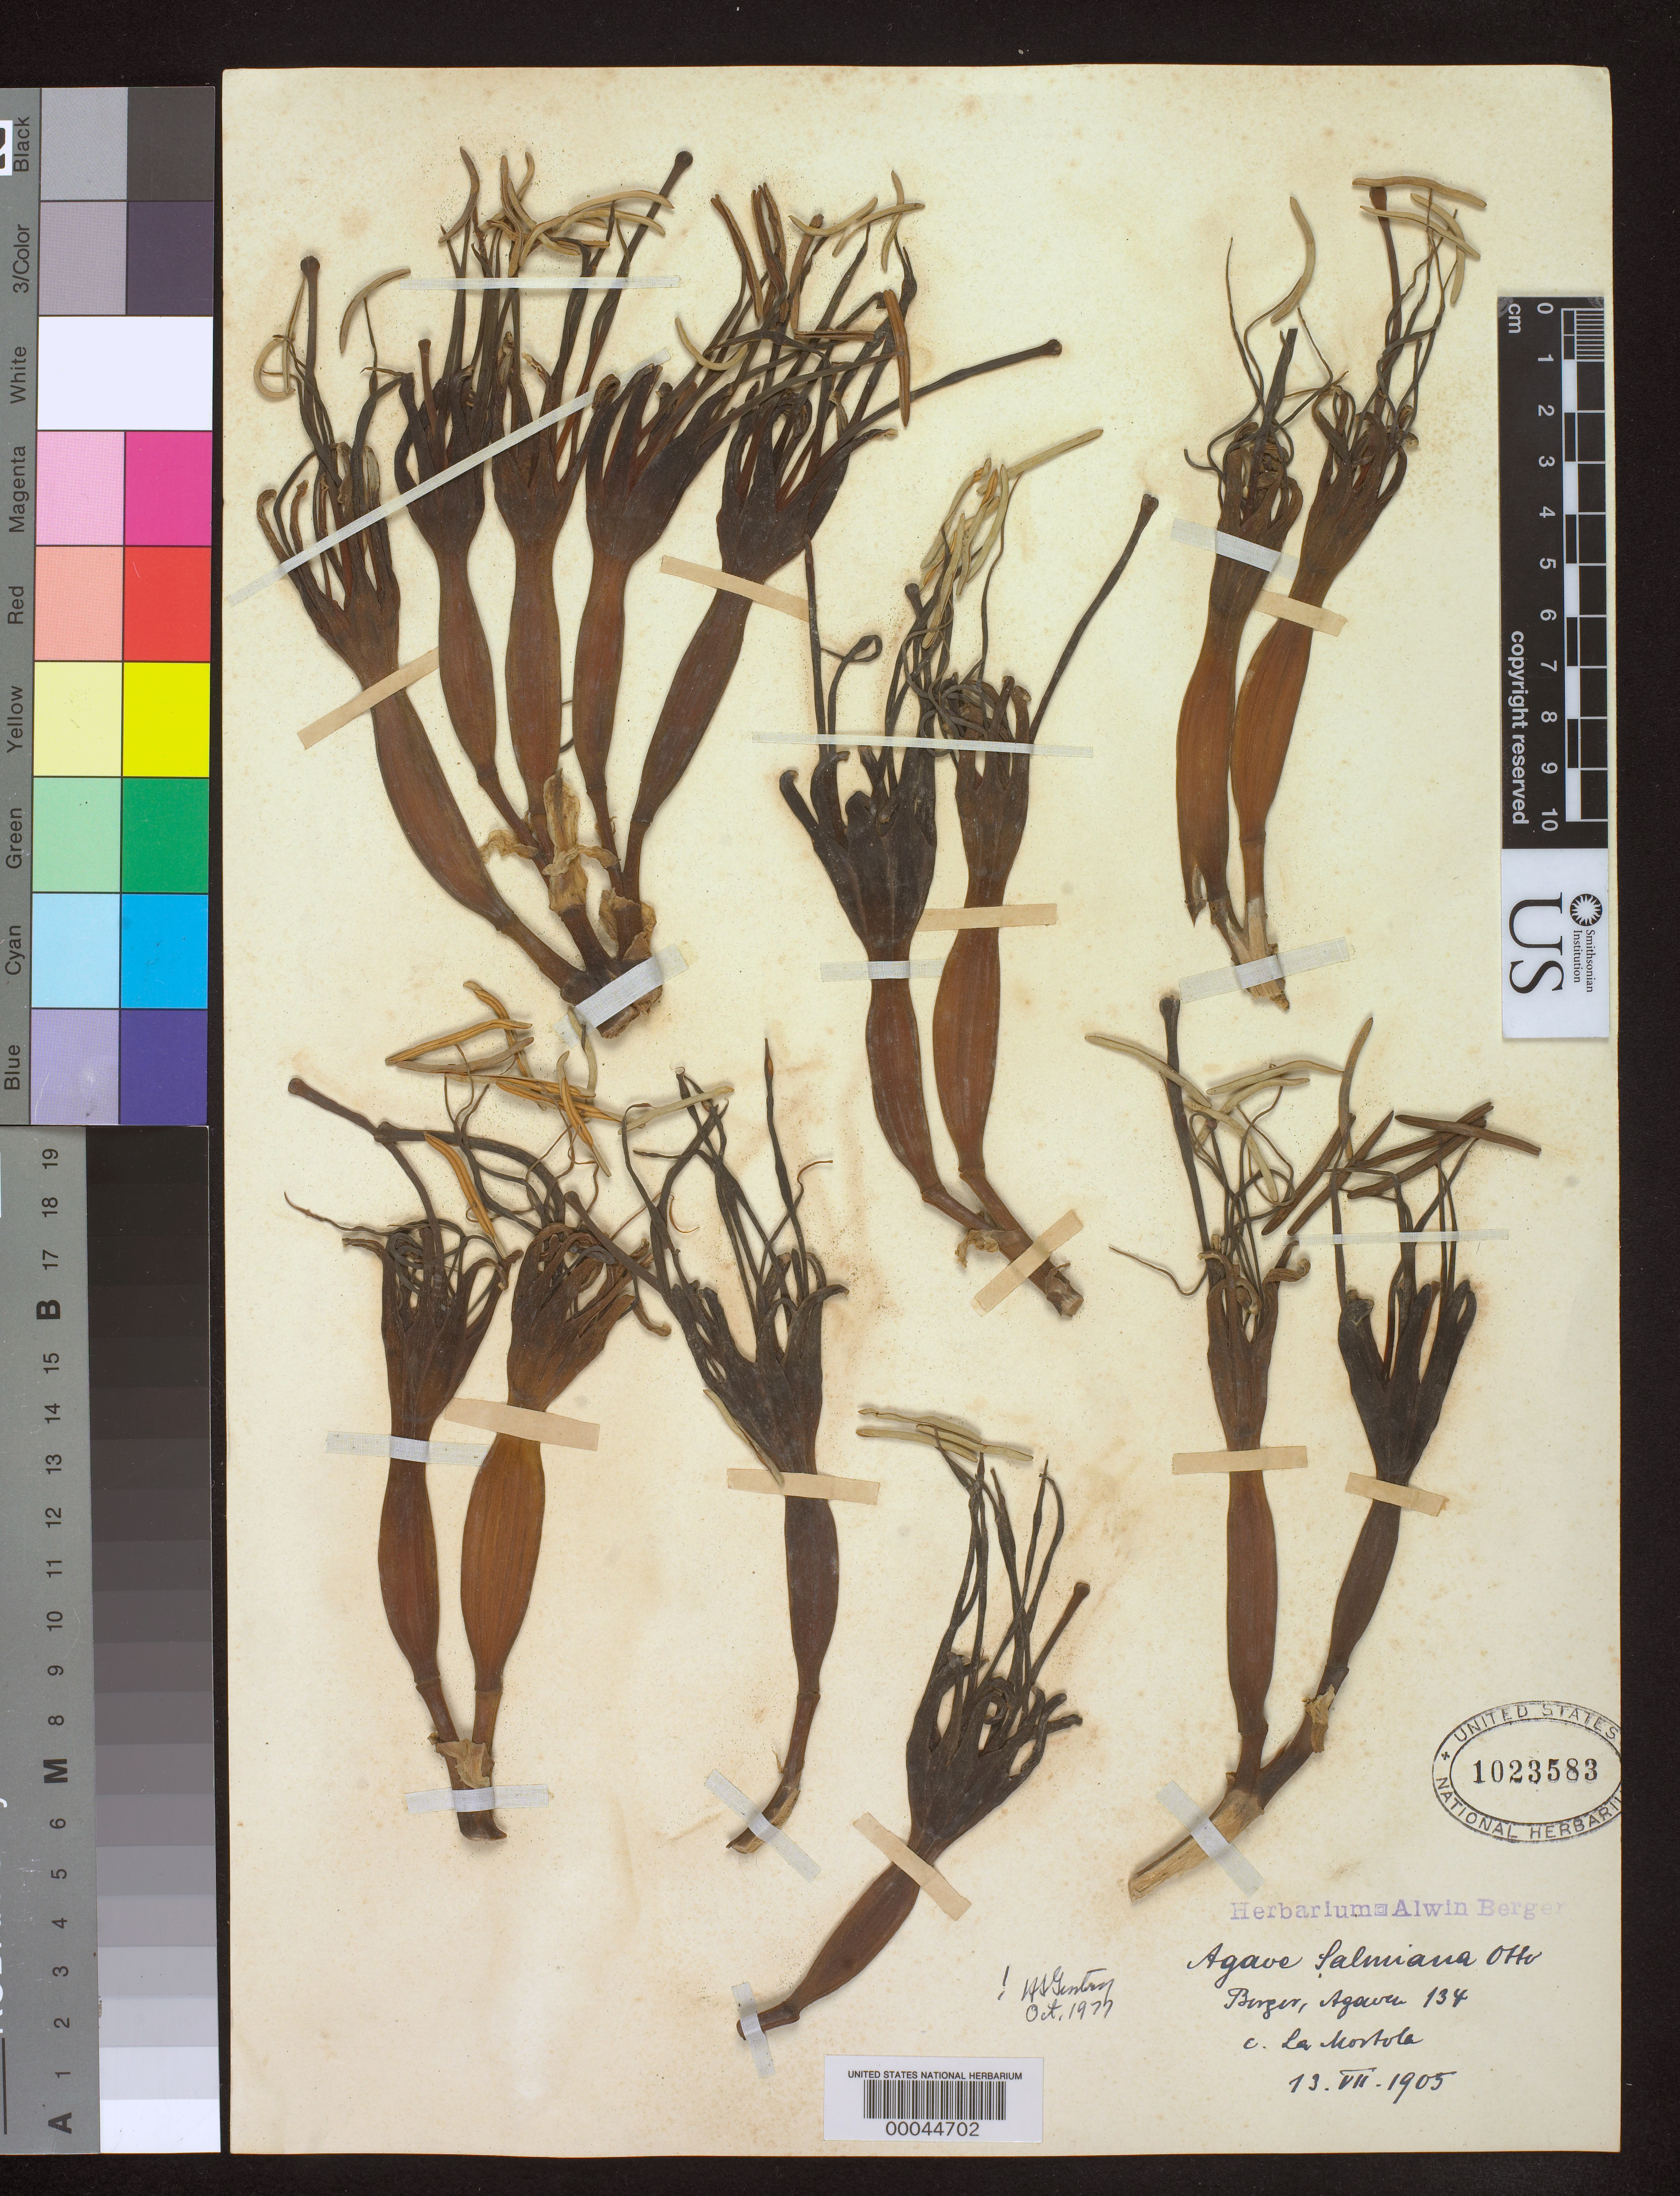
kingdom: Plantae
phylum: Tracheophyta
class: Liliopsida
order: Asparagales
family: Asparagaceae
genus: Agave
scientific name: Agave salmiana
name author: Otto ex Salm-Dyck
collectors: ex herb. A. Berger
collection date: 1909-06-02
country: Mexico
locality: Cultivated at La Mortola, Italy.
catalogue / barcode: US 1023583